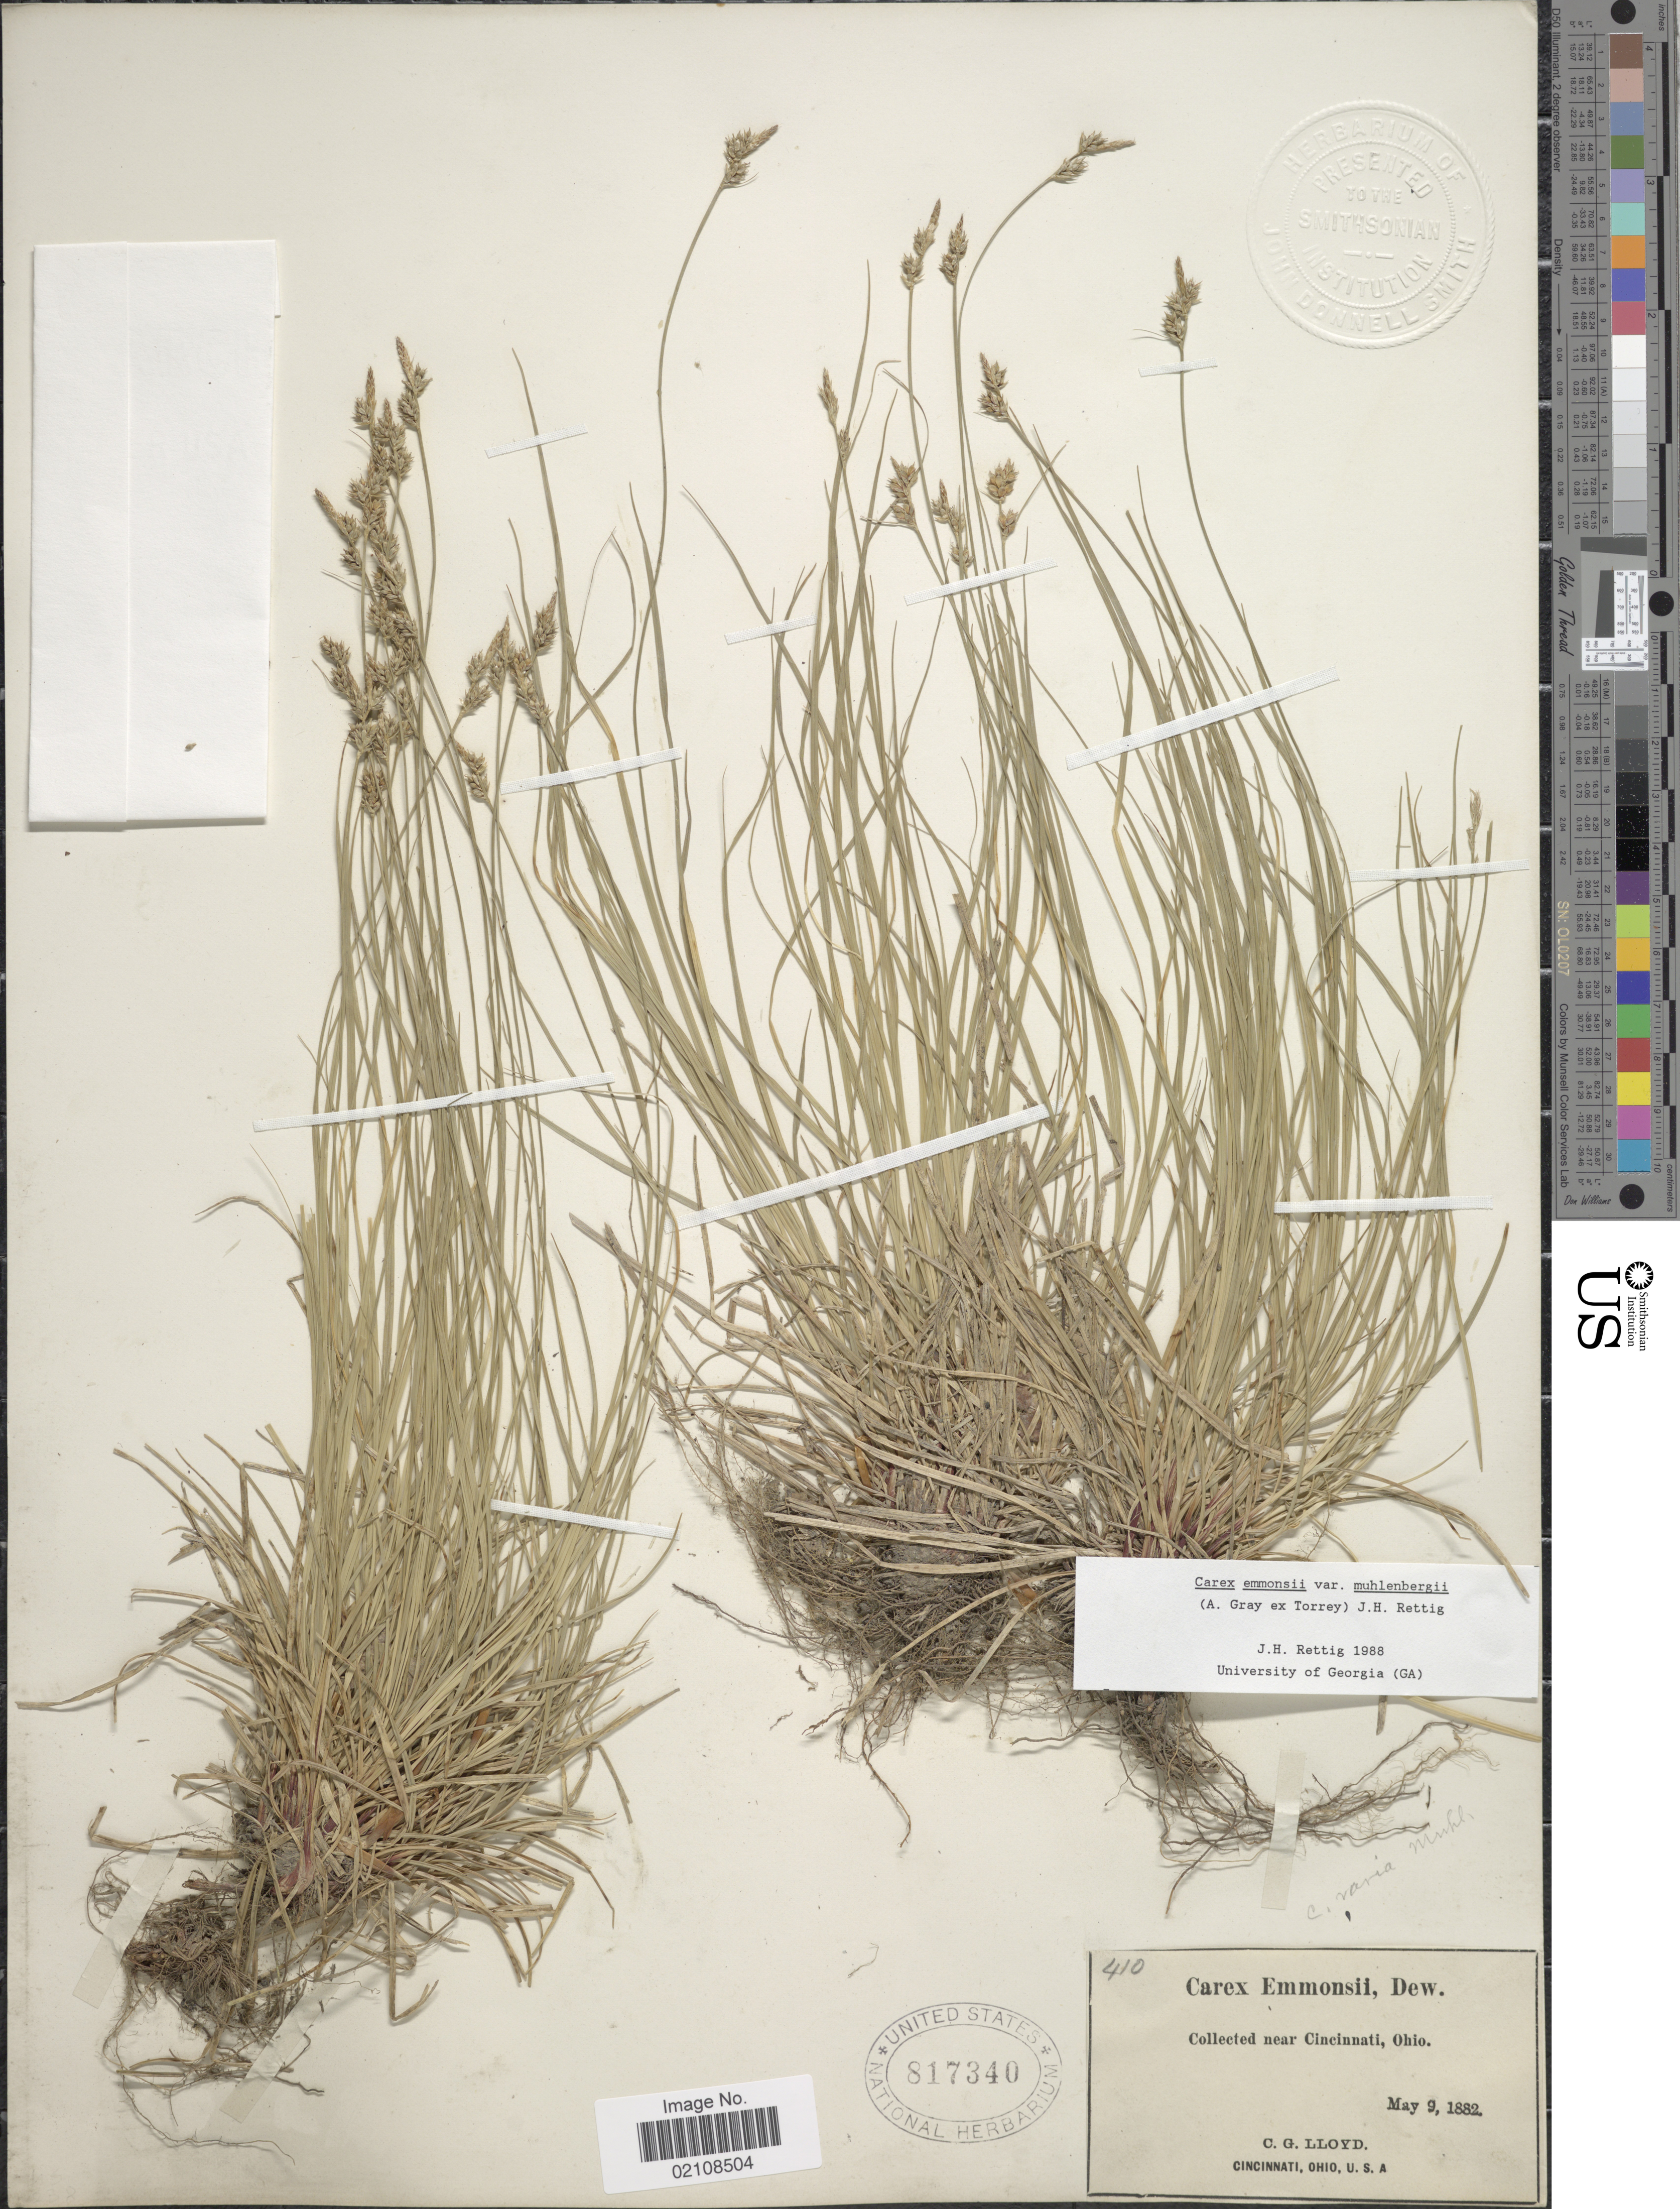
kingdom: Plantae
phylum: Tracheophyta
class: Liliopsida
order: Poales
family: Cyperaceae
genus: Carex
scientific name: Carex albicans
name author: Willd. ex Spreng.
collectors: C. G. Lloyd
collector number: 410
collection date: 1882-05-09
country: United States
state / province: Ohio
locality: Near Cincinnati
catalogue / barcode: US 817340